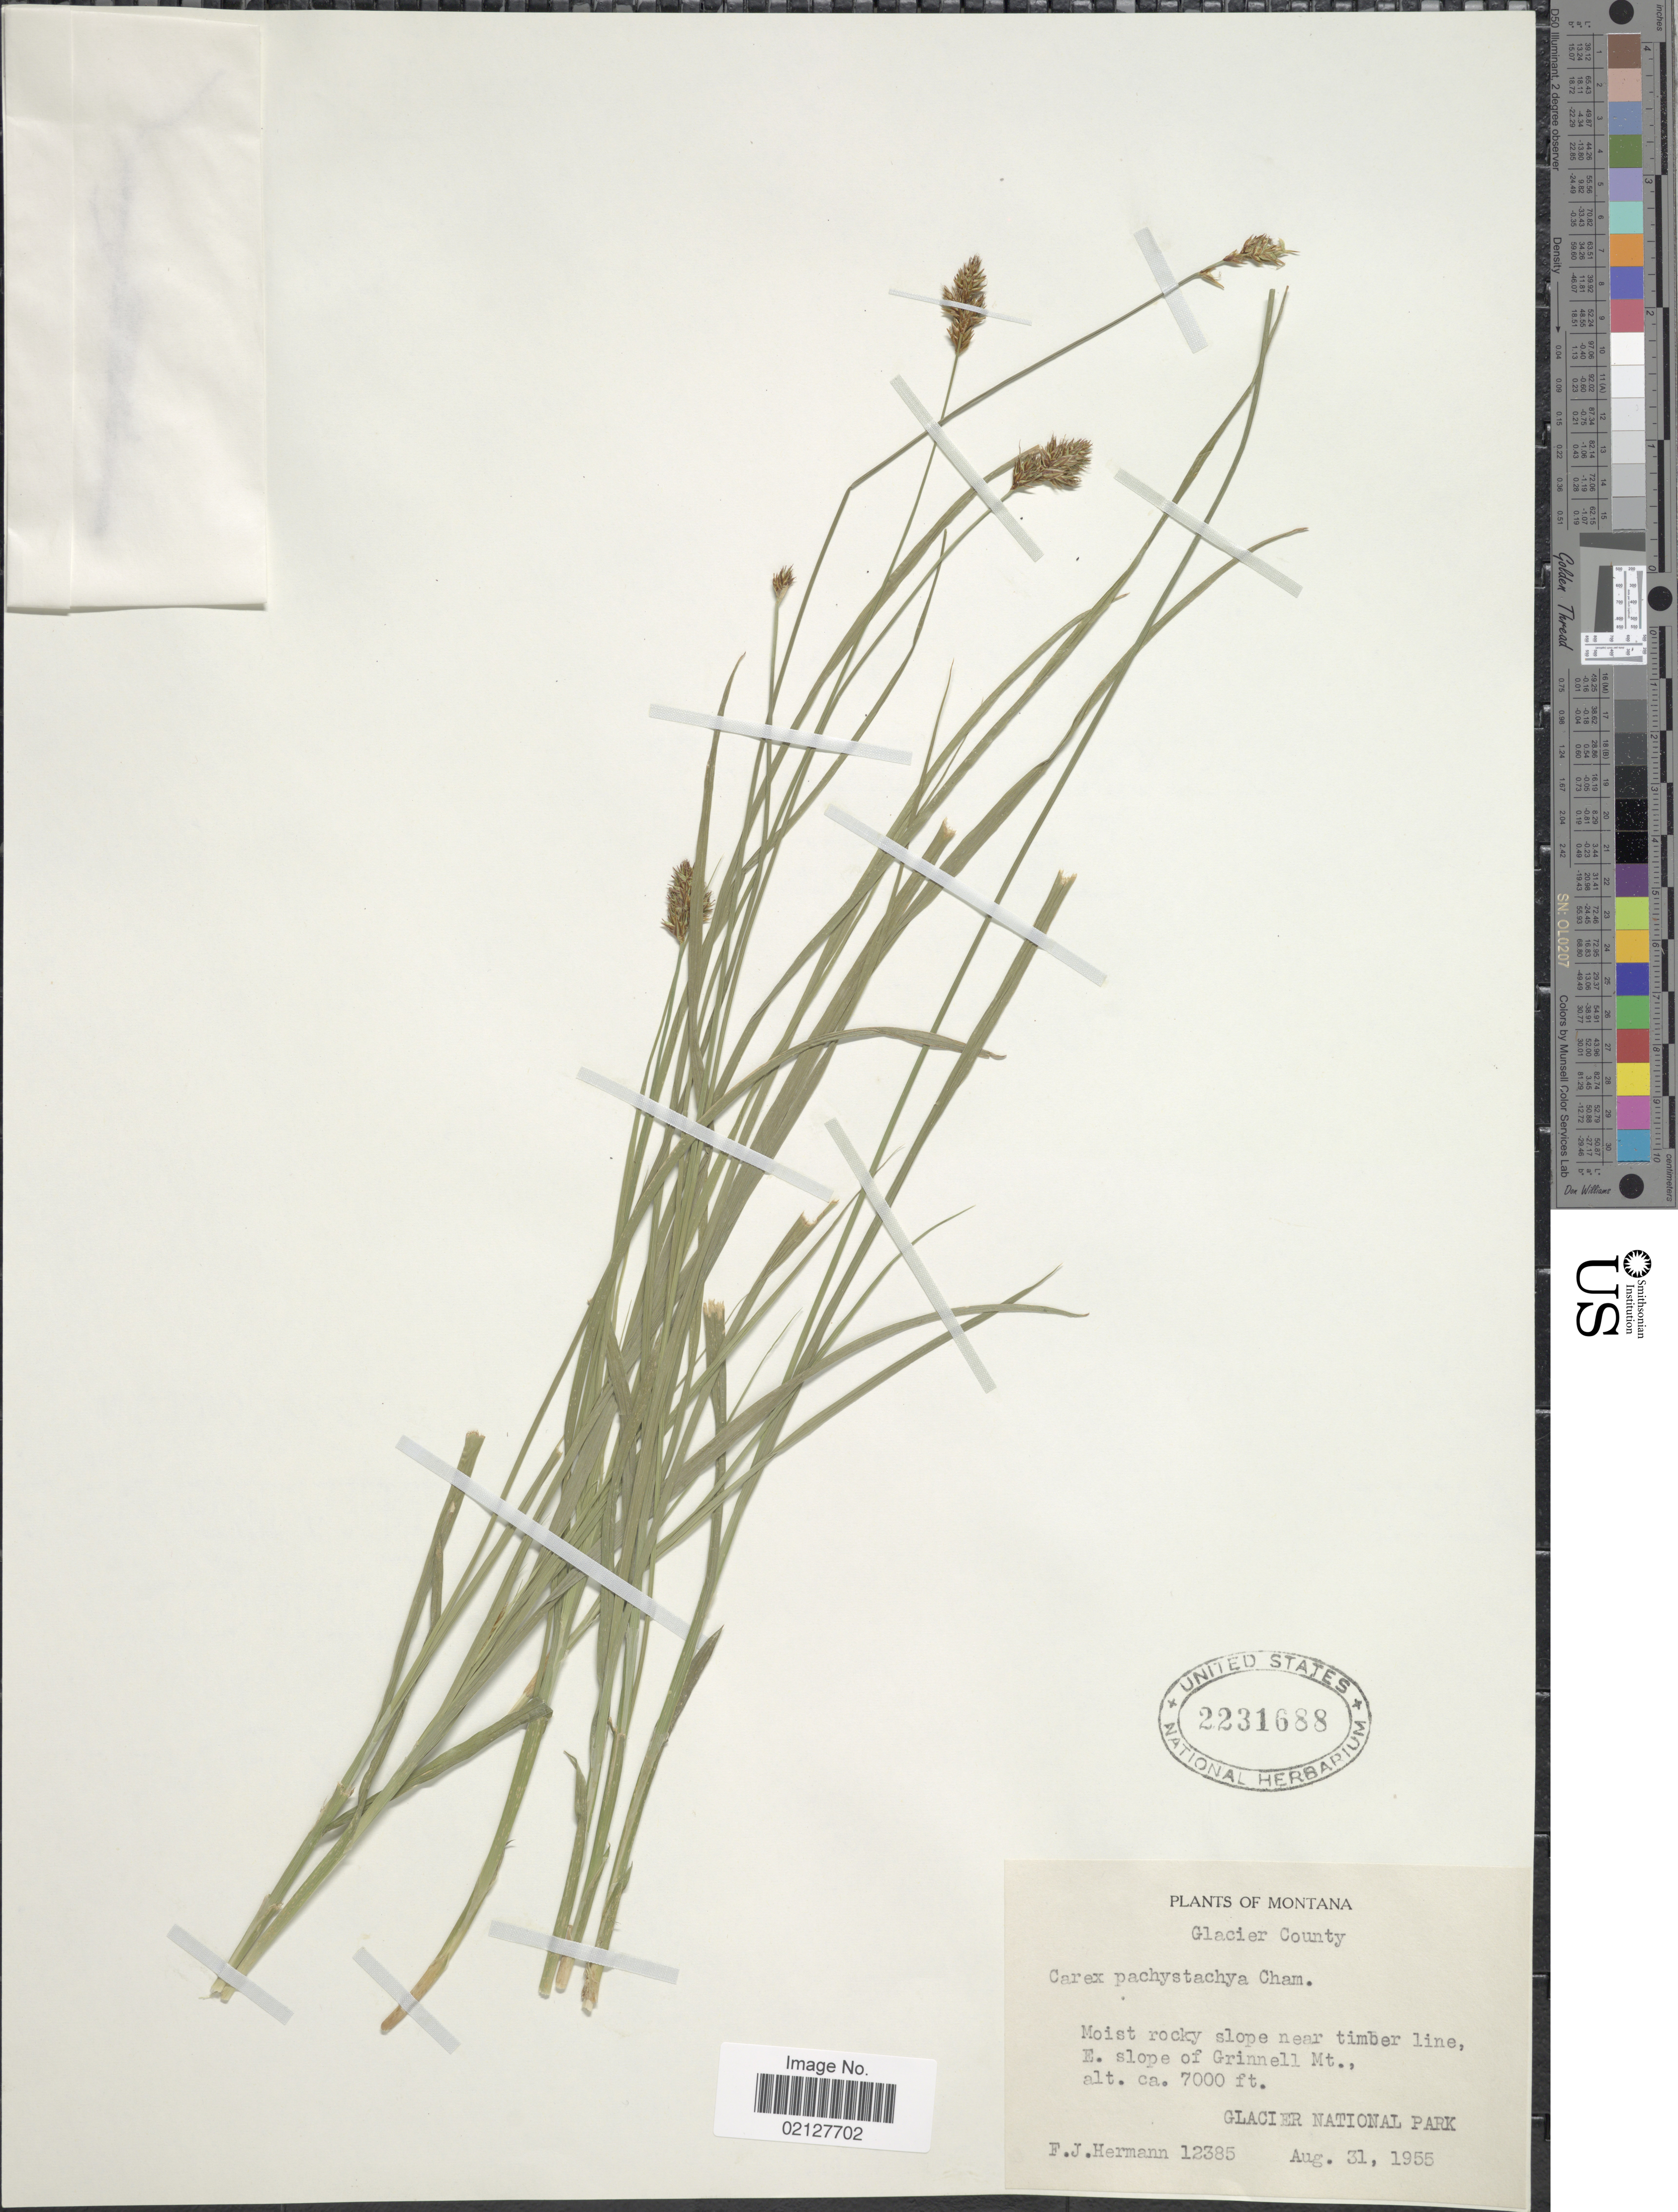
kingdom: Plantae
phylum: Tracheophyta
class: Liliopsida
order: Poales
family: Cyperaceae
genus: Carex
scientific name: Carex pachystachya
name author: Cham. ex Steud.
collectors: F. J. Hermann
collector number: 12385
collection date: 1955-08-31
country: United States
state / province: Montana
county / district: Glacier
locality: near timber line, E. slope of Grinnell Mt., Glacier National Park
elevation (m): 2134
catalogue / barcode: US 2231688